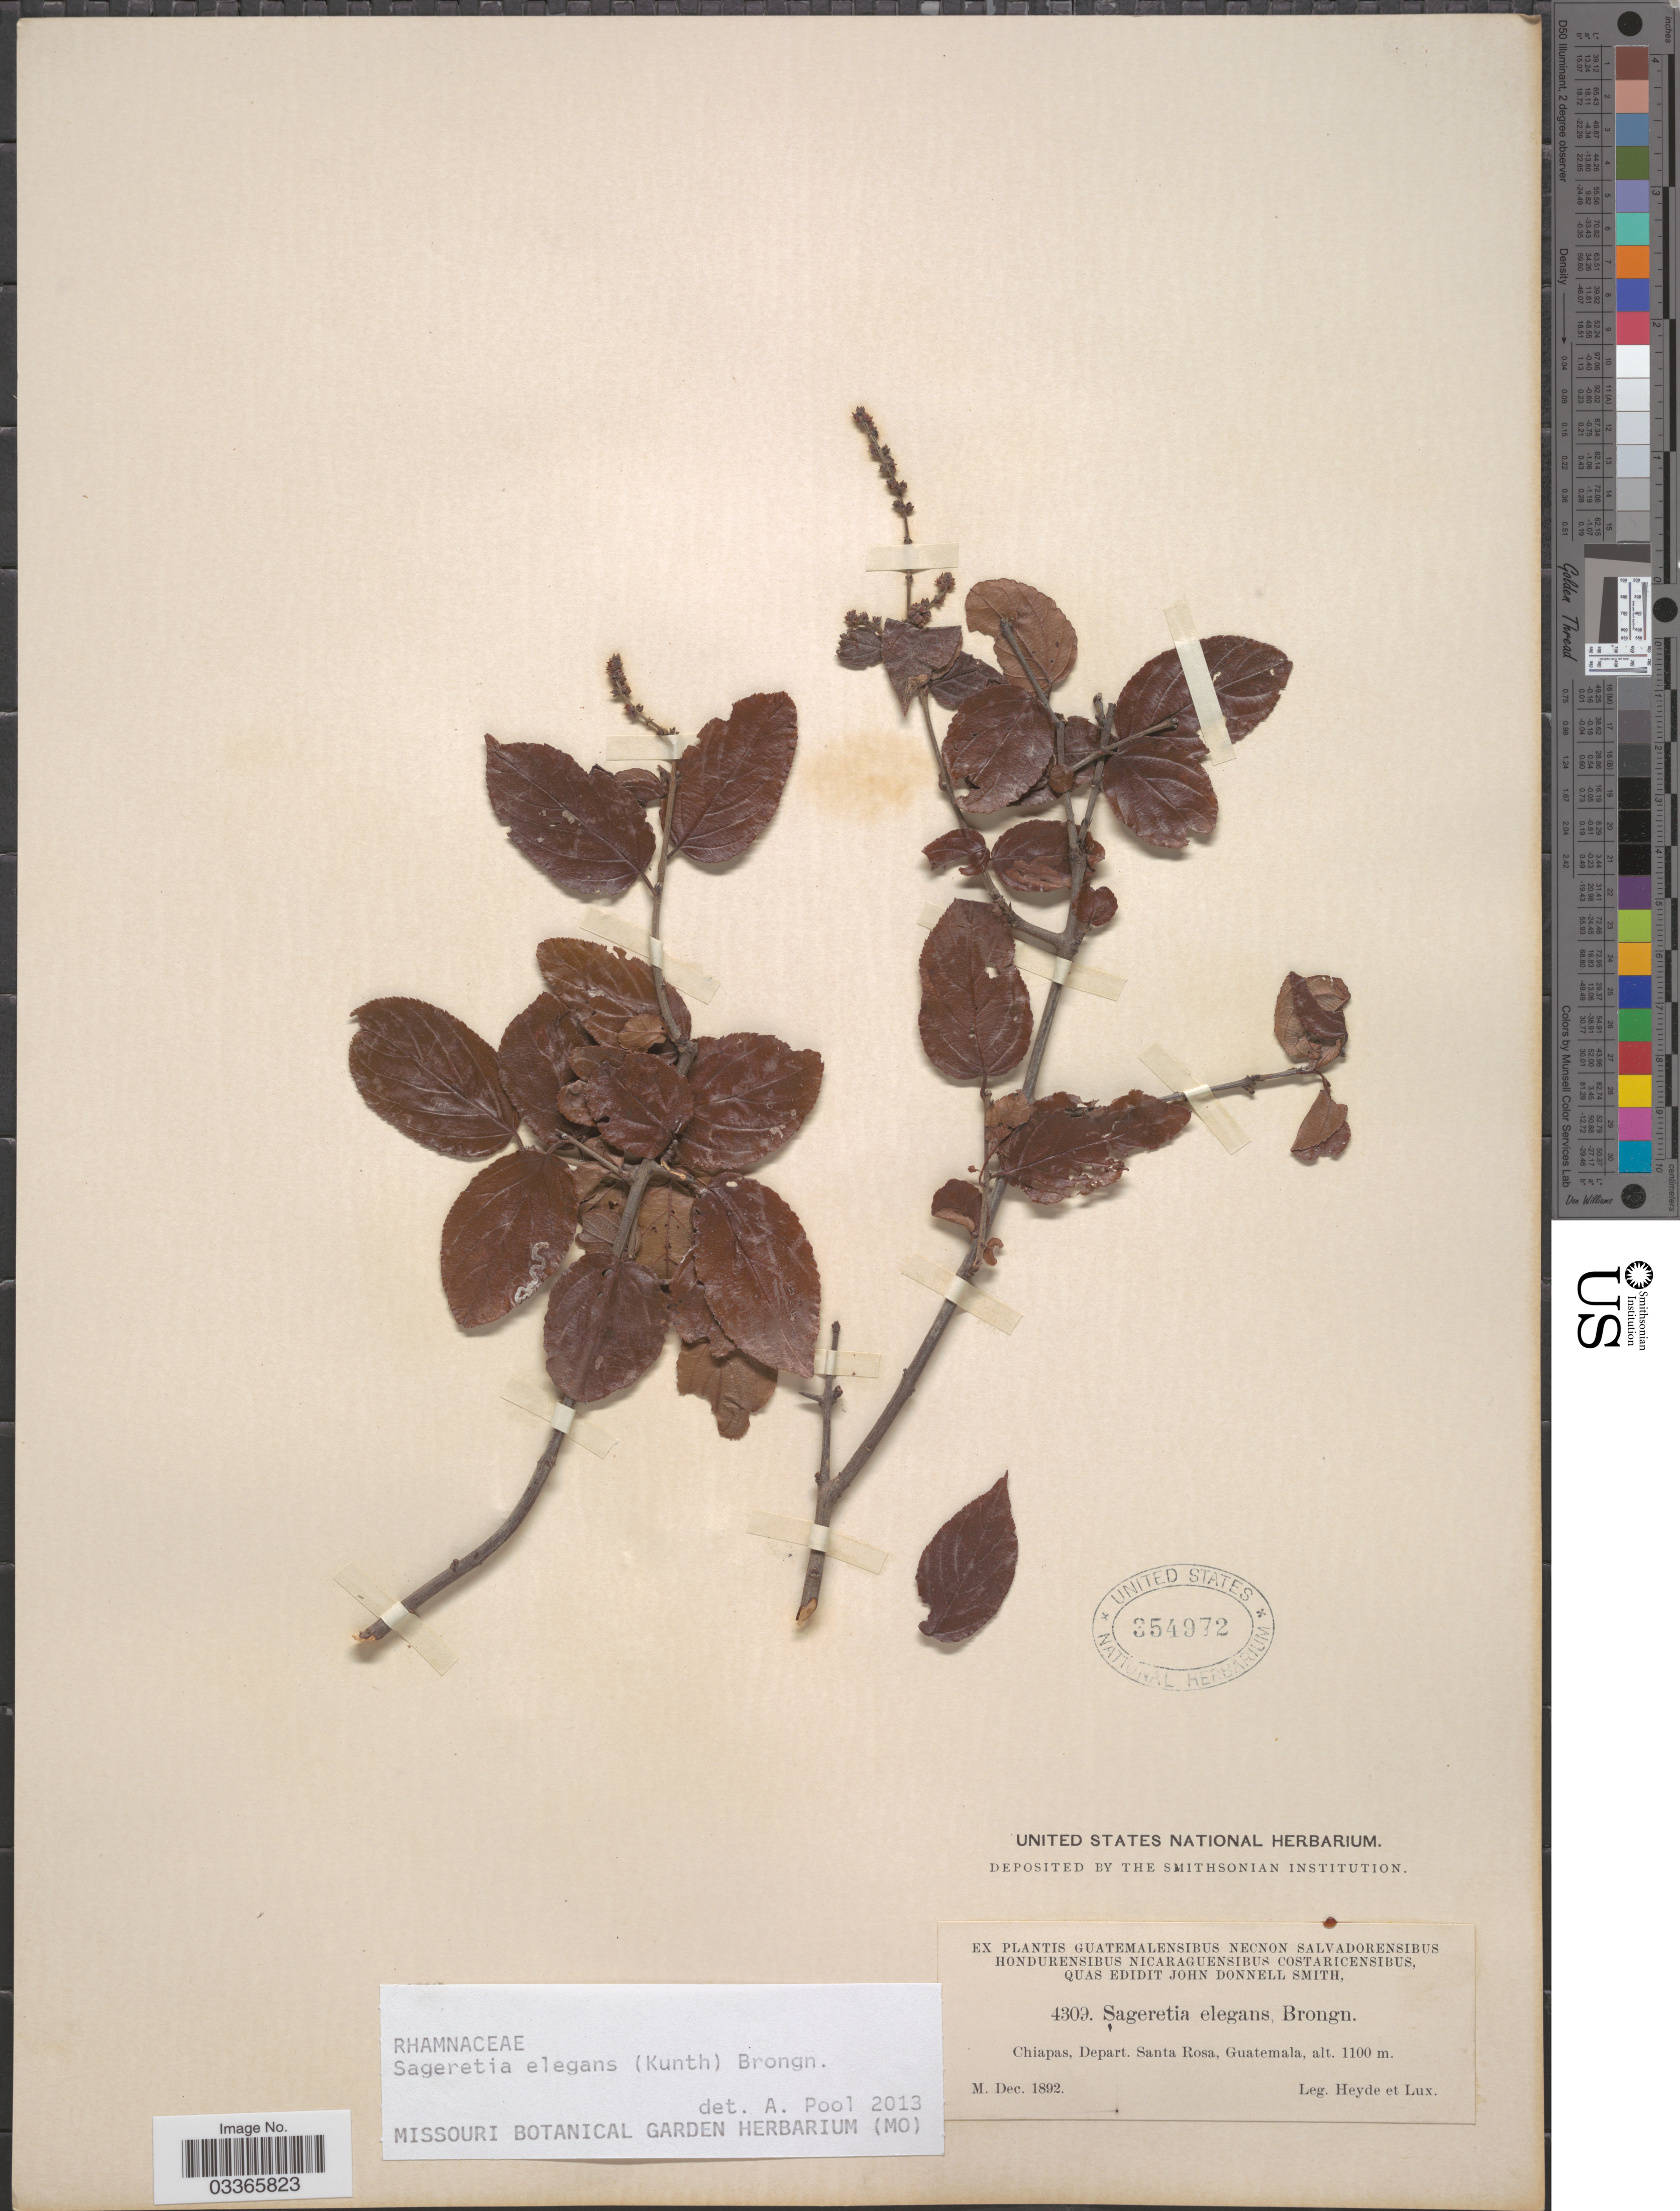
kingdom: Plantae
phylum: Tracheophyta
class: Magnoliopsida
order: Rosales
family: Rhamnaceae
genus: Sageretia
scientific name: Sageretia elegans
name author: (Kunth) Brongn.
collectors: Heyde & Lux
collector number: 4309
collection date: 1892-12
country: Mexico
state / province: Chiapas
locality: Chiapas, Depart. Santa Rosa.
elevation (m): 1100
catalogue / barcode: US 354972